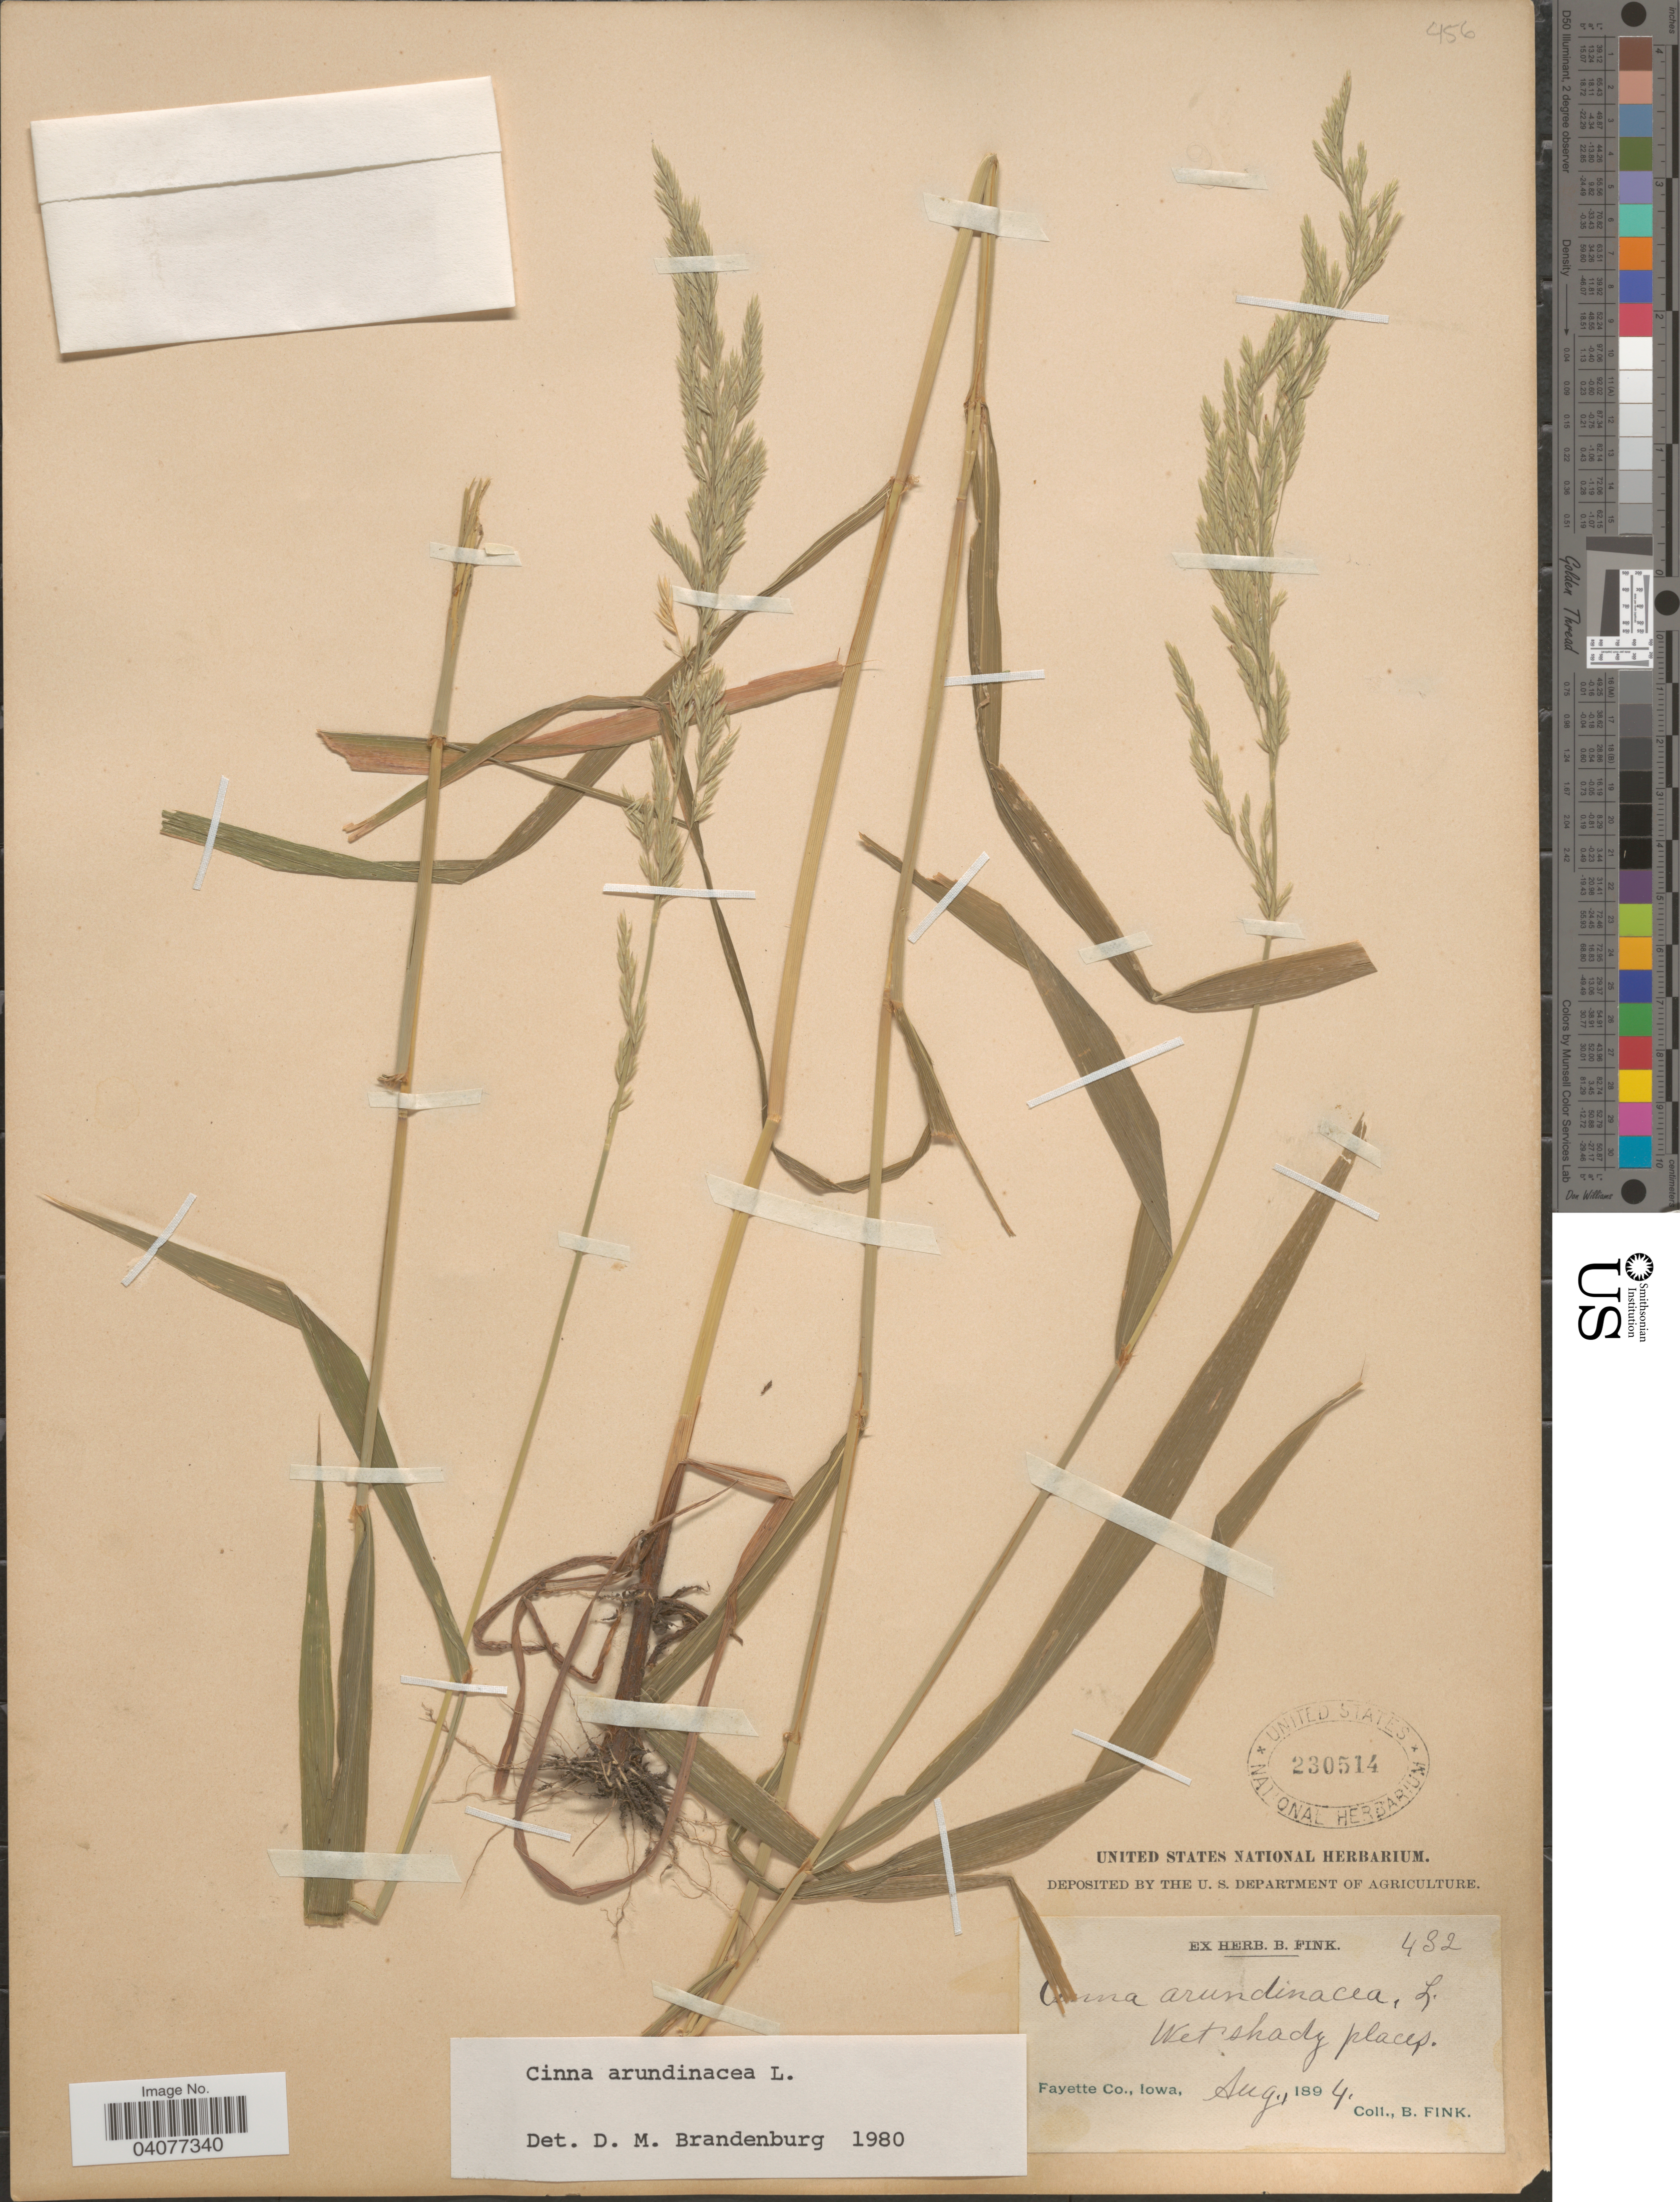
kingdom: Plantae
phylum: Tracheophyta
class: Liliopsida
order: Poales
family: Poaceae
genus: Cinna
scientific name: Cinna arundinacea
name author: L.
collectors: B. Fink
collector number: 432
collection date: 1894-08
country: United States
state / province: Iowa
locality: Fayette Co.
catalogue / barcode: US 230514